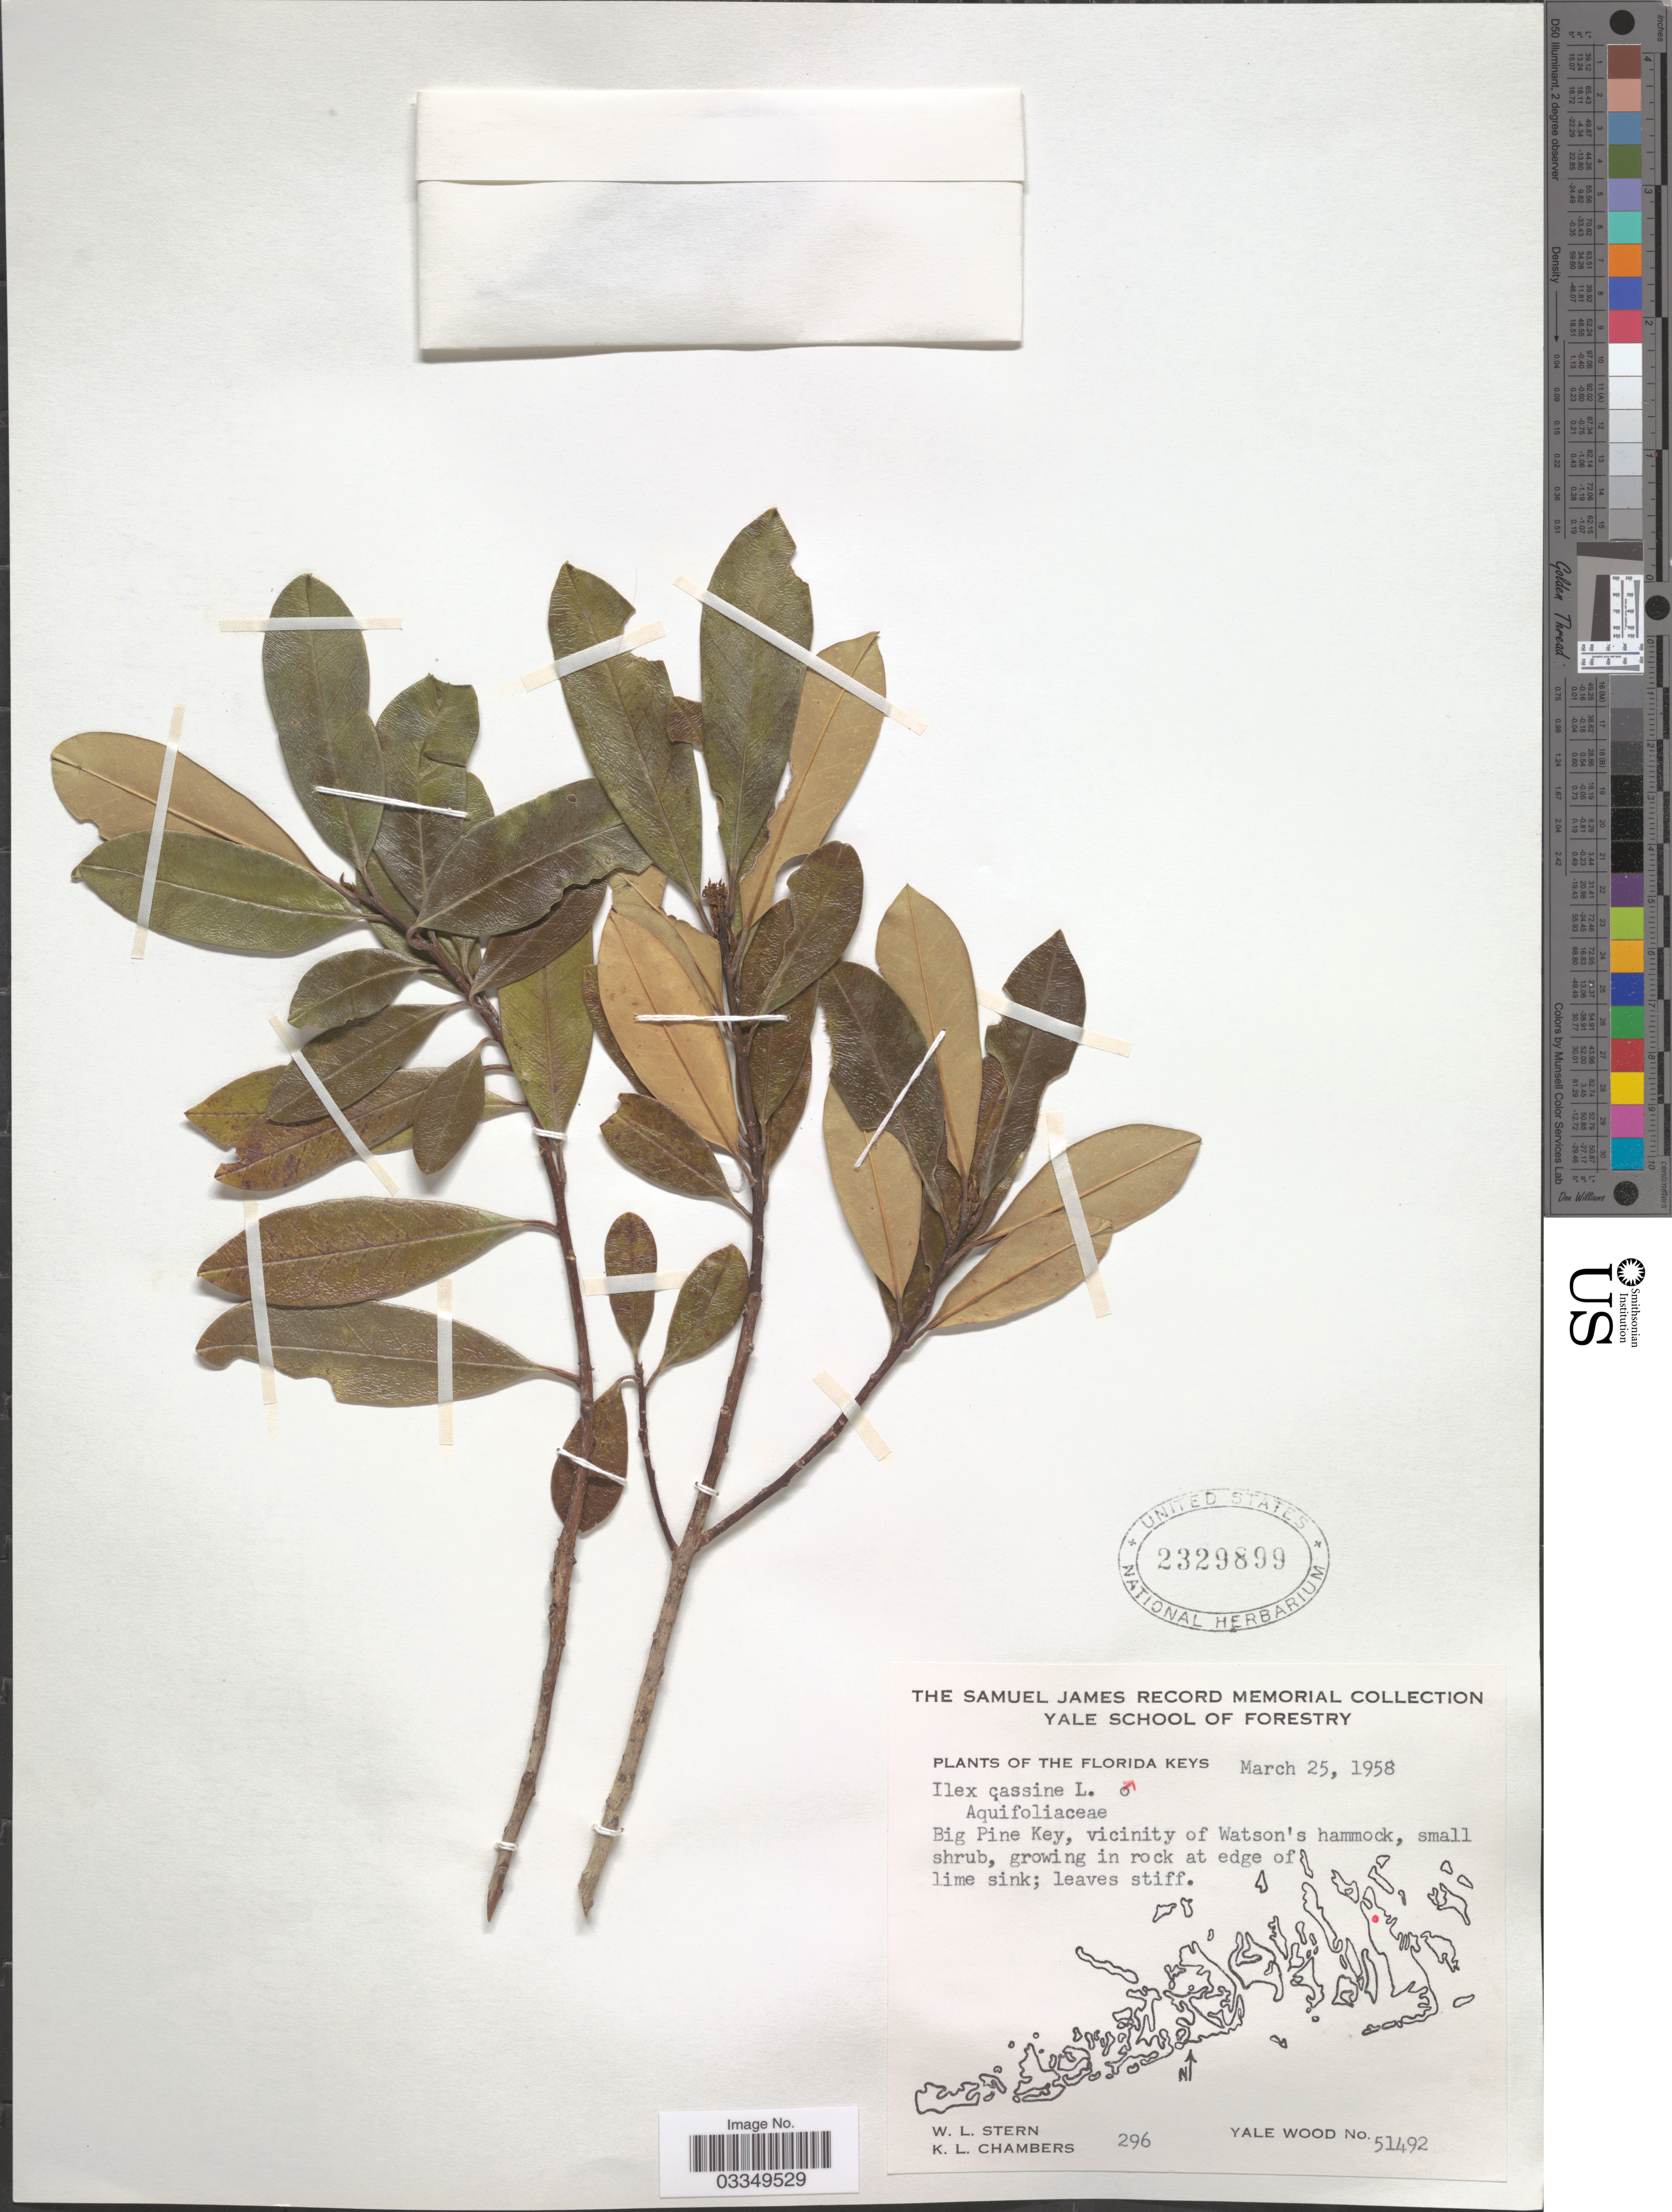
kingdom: Plantae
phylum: Tracheophyta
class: Magnoliopsida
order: Aquifoliales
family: Aquifoliaceae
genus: Ilex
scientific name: Ilex cassine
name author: L.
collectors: W. L. Stern & K. Chambers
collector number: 296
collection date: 1958-03-25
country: United States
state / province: Florida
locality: The Florida Keys, Big Pine Key, vicinity of Watson's hammock.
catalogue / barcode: US 2329899